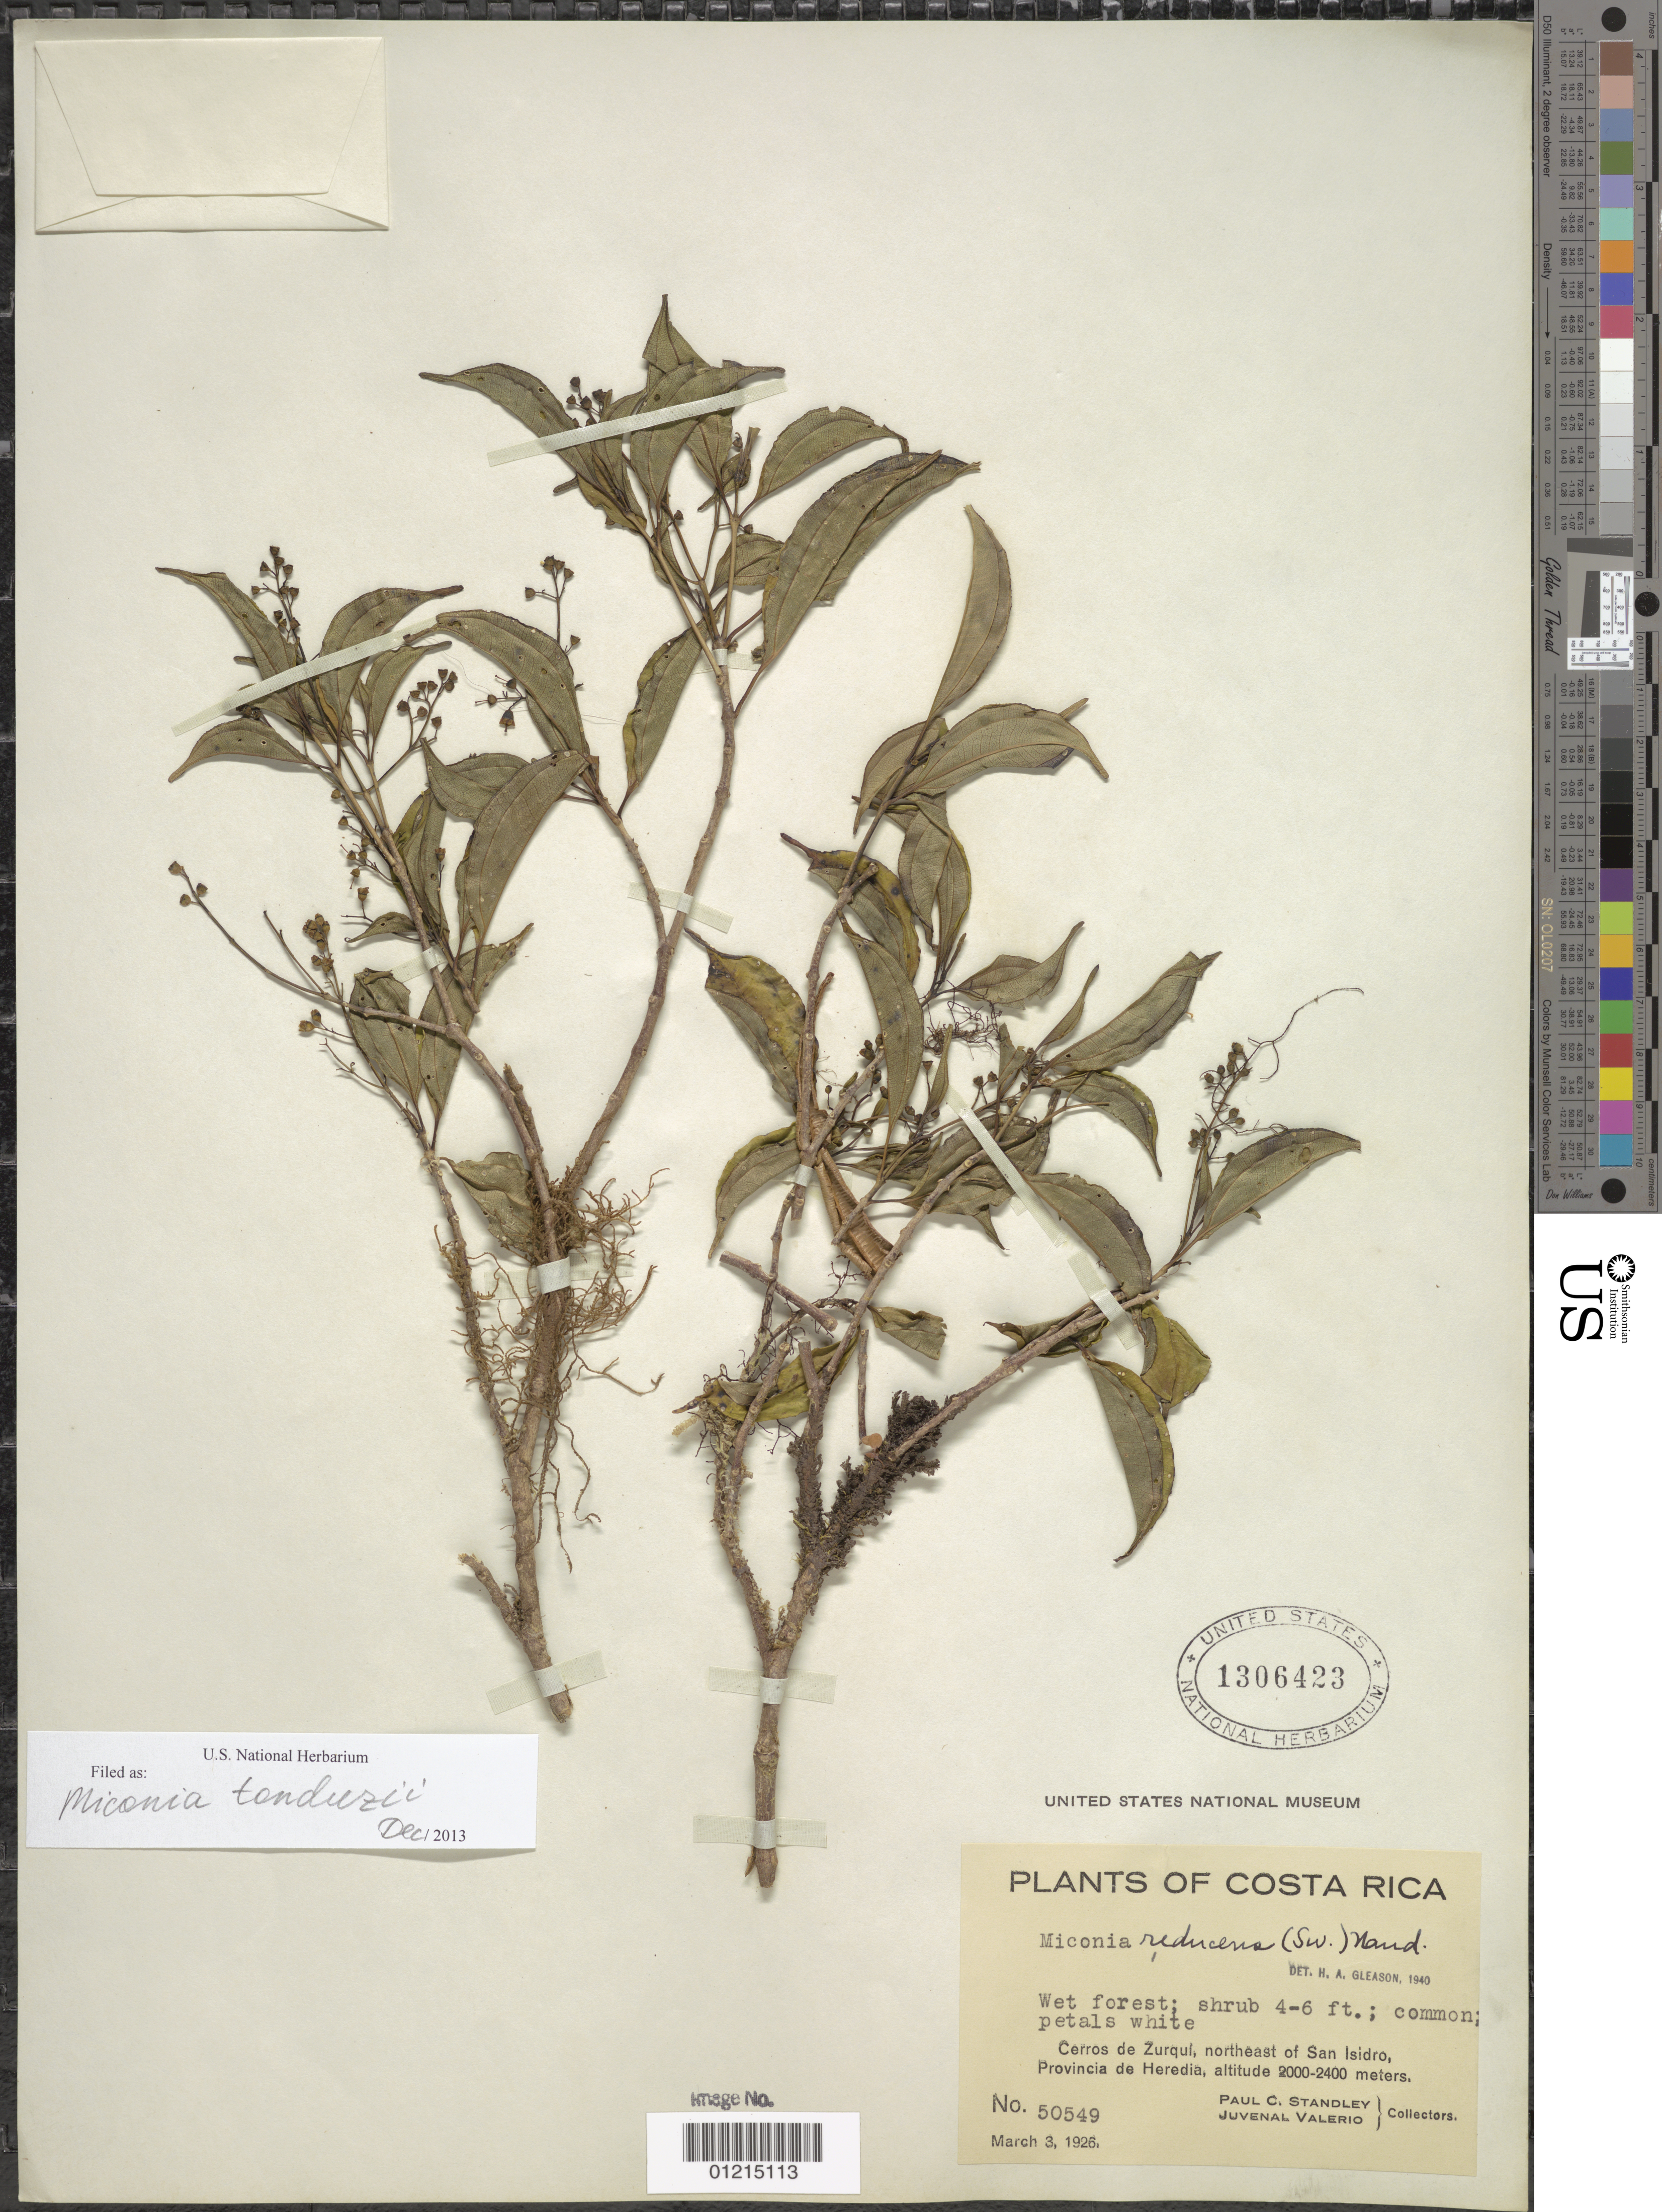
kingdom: Plantae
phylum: Tracheophyta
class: Magnoliopsida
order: Myrtales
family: Melastomataceae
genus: Miconia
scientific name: Miconia tonduzii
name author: Cogn. in A. DC.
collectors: P. C. Standley & J. Valerio R.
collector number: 50549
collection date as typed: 03 Mar 1926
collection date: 1926-03-03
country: Costa Rica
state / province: Heredia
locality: Cerros de Zurqui, NE of San Isidro, Provincia de Heredia.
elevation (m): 2000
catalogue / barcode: US 1306423